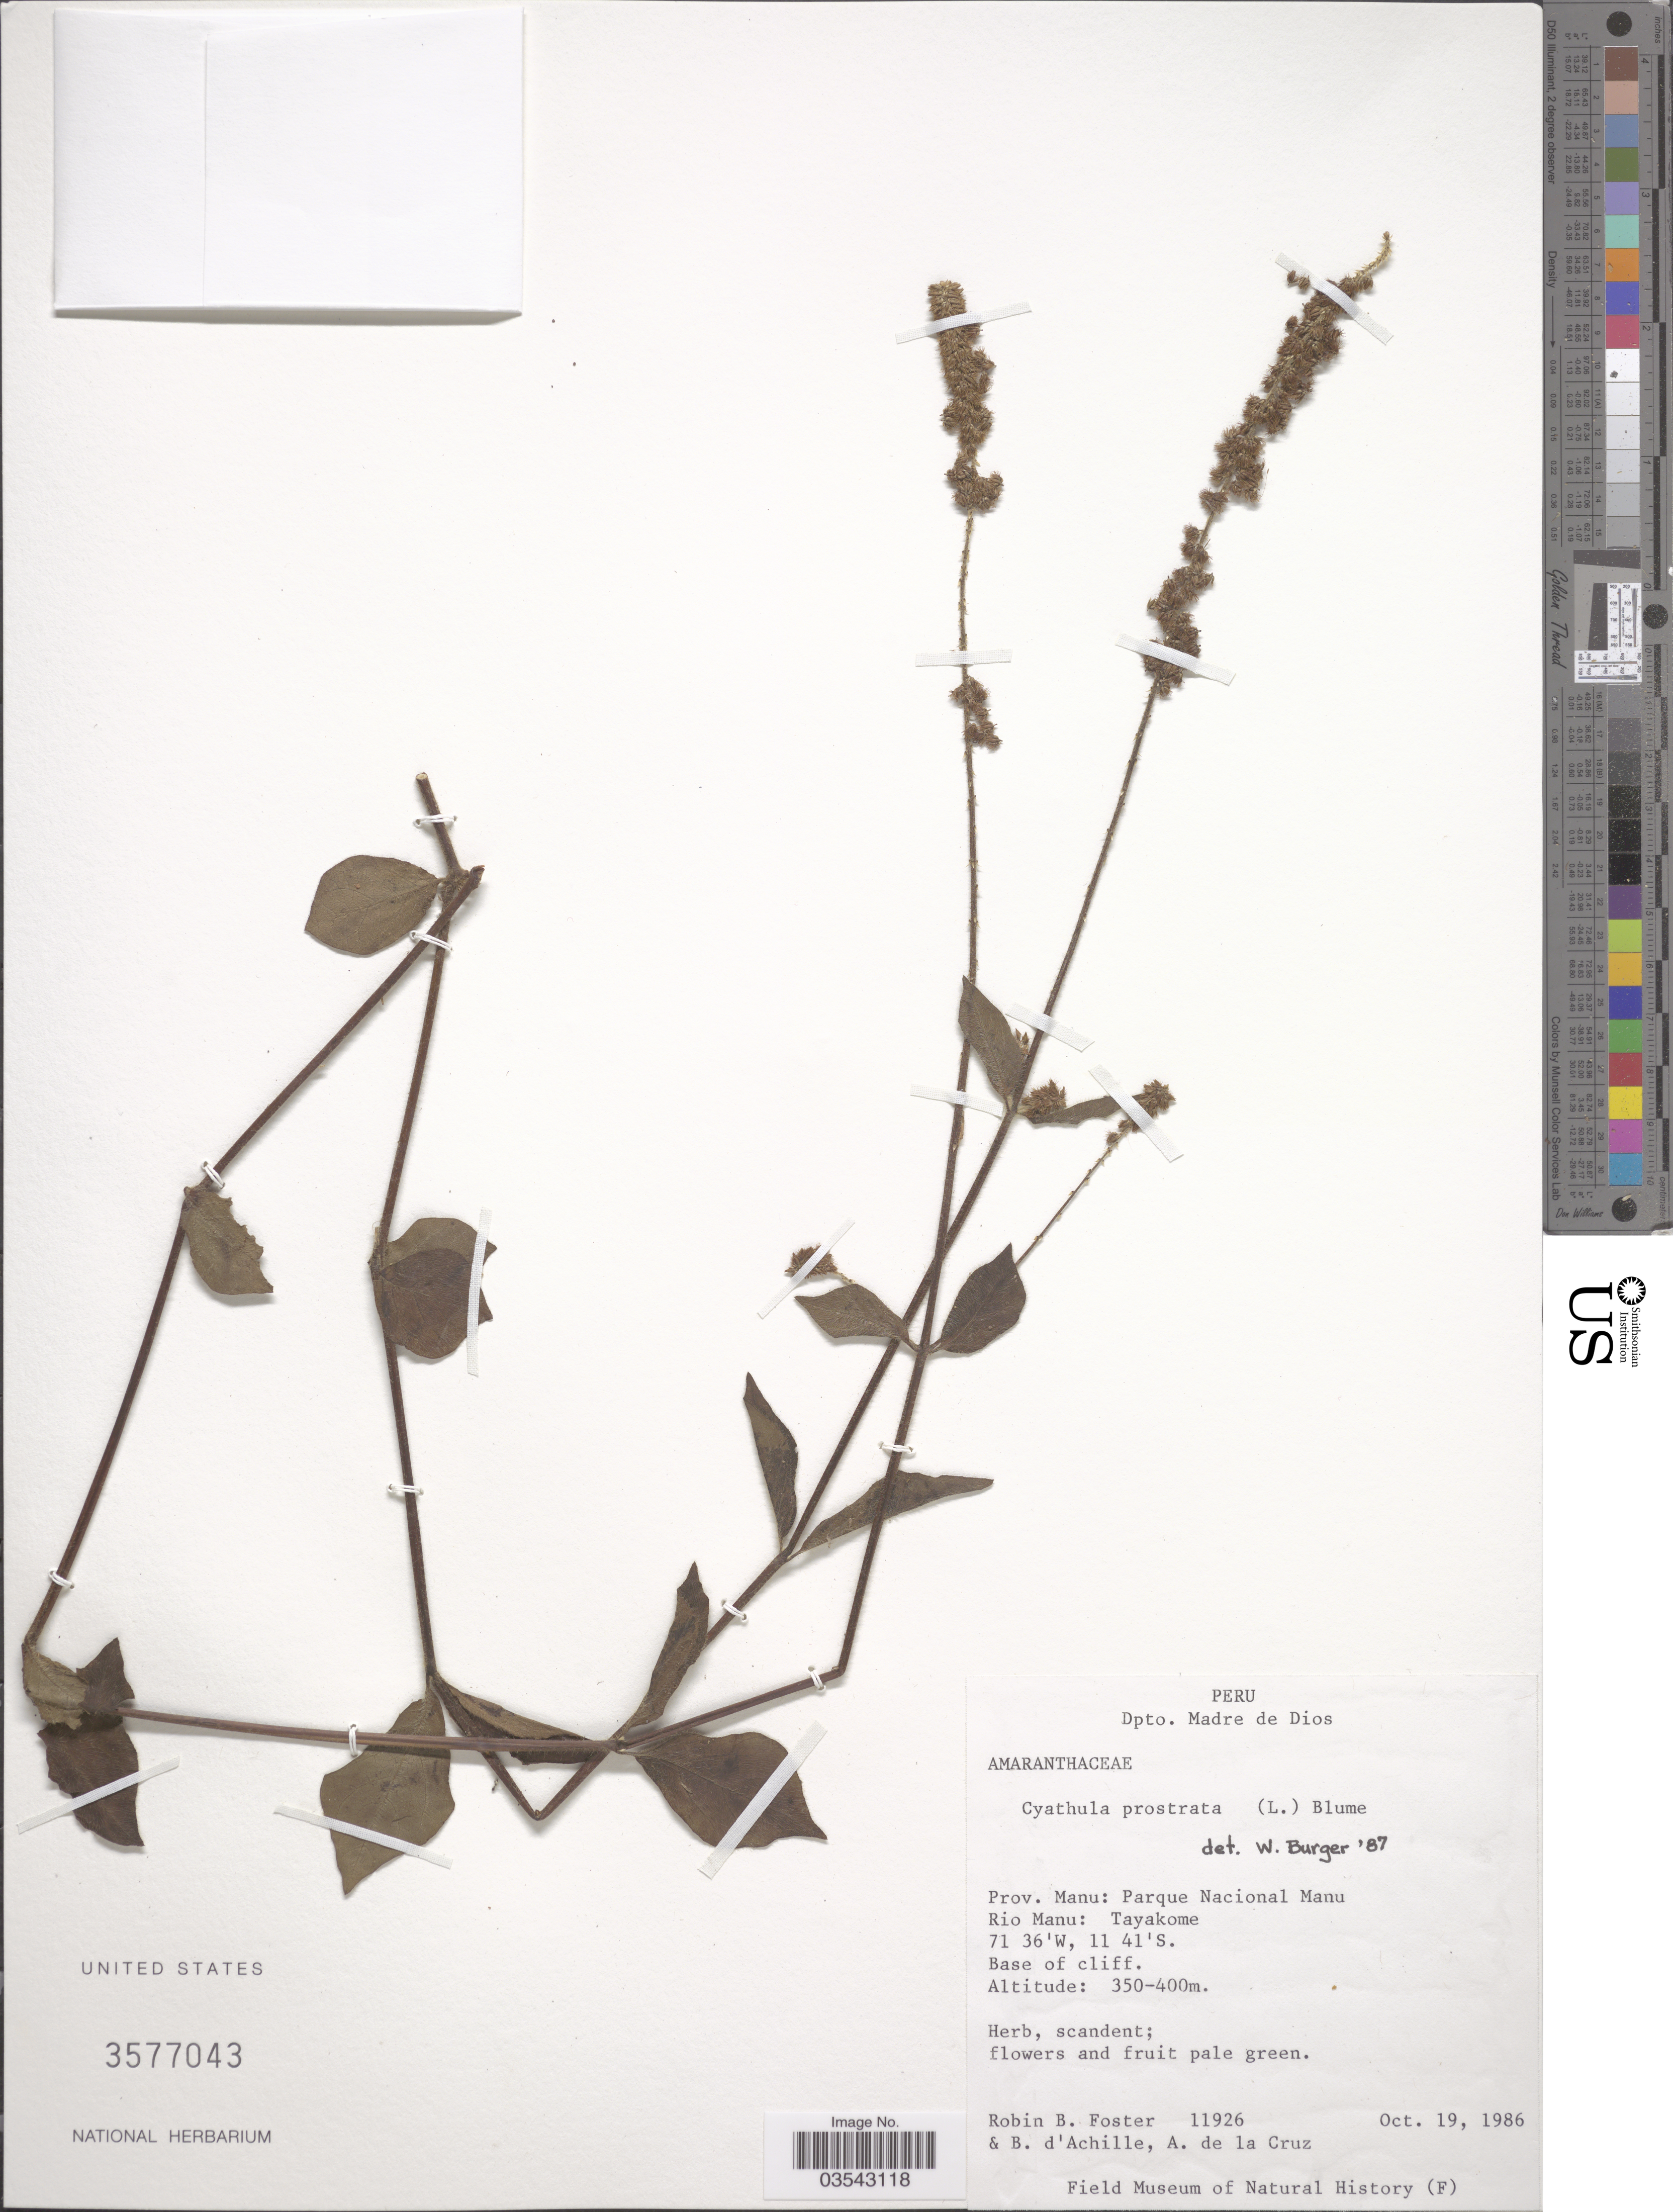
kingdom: Plantae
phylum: Tracheophyta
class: Magnoliopsida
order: Caryophyllales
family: Amaranthaceae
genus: Cyathula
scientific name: Cyathula prostrata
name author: (L.) Blume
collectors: R. B. Foster, B. d'Achille & A. de la Cruz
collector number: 11926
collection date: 1986-10-19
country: Peru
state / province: Madre de Dios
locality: Dpto. Madre de Dios. Prov. Manu: Parque Nacional Manu Rio Manu: Tayakome. Base of cliff.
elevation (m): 350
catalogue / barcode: US 3577043